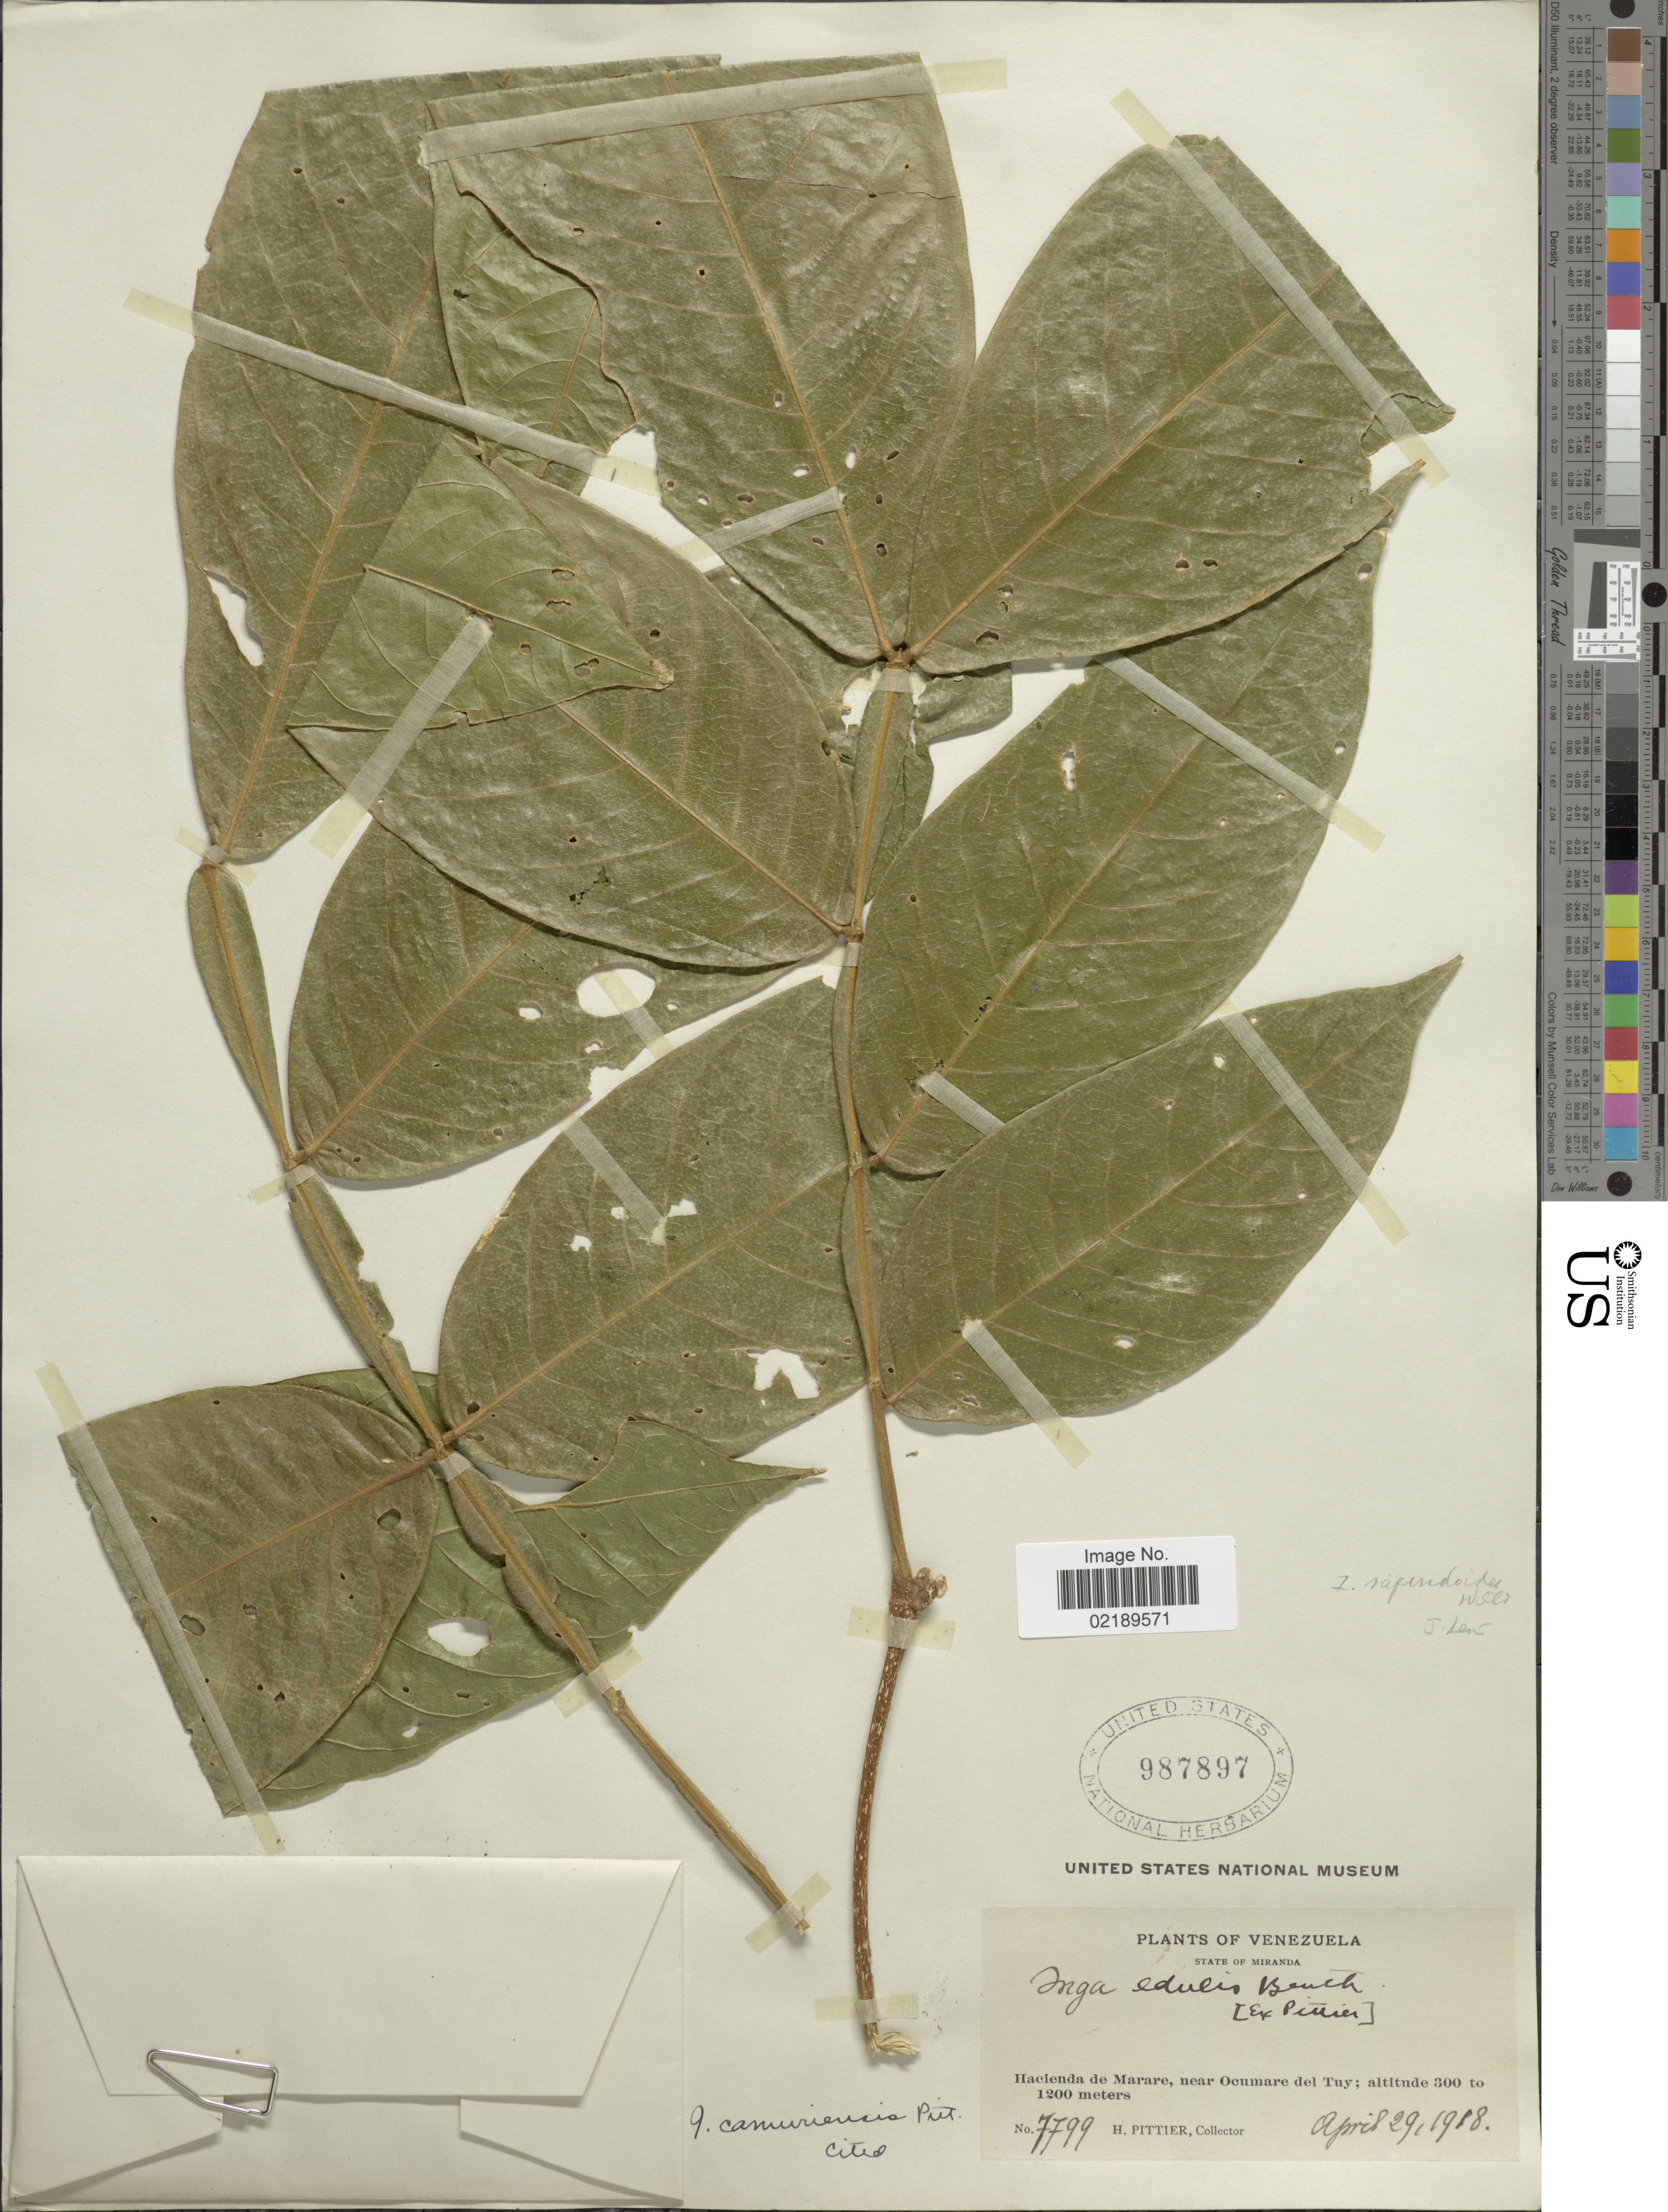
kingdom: Plantae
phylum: Tracheophyta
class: Magnoliopsida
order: Fabales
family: Fabaceae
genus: Inga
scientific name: Inga sapindoides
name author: Willd.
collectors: H. F. Pittier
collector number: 7799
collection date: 1918-04-29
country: Venezuela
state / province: Miranda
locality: Hacienda de Marare, near Ocumare del Tuy.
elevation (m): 300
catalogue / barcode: US 987897